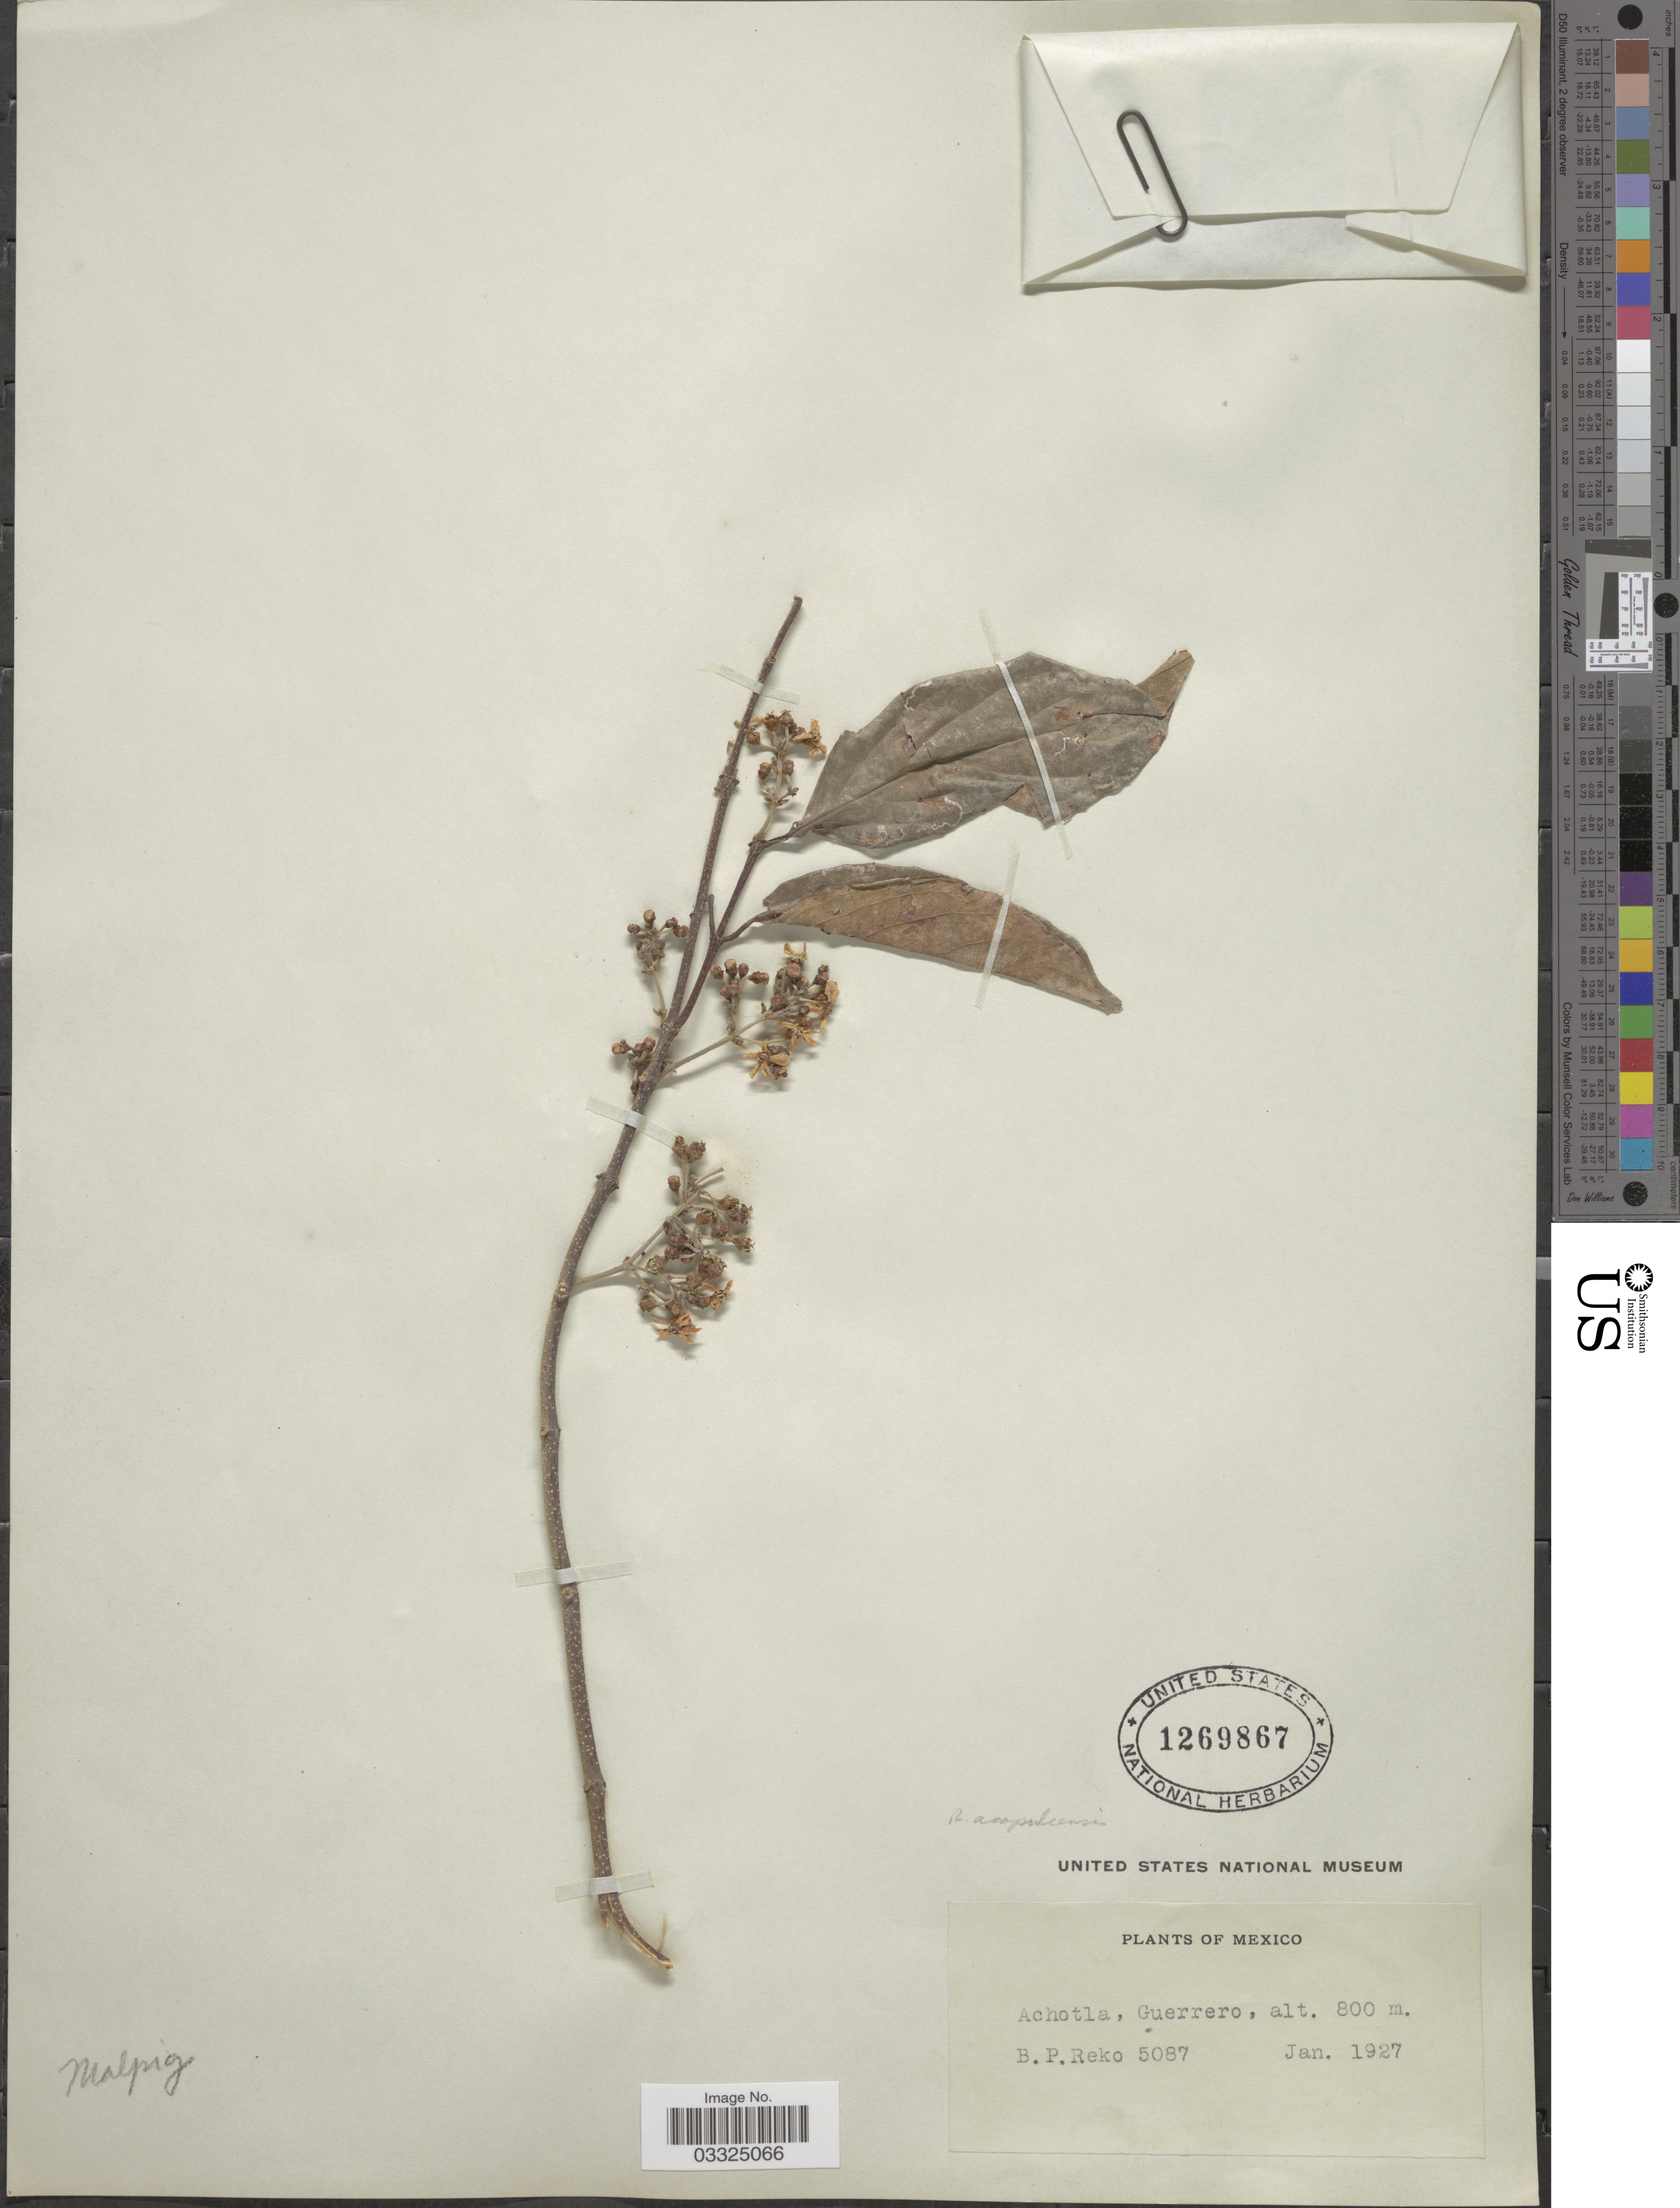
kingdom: Plantae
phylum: Tracheophyta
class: Magnoliopsida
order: Malpighiales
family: Malpighiaceae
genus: Bronwenia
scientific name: Bronwenia acapulcensis var. acapulcensis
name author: (Rose) W.R. Anderson & C. Davis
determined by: Strong, Mark T., (BOT), Smithsonian Institution - National Museum of Natural History (UNITED STATES)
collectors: B. P. Reko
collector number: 5087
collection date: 1927-01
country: Mexico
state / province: Guerrero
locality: Achotla.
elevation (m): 800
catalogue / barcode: US 1269867